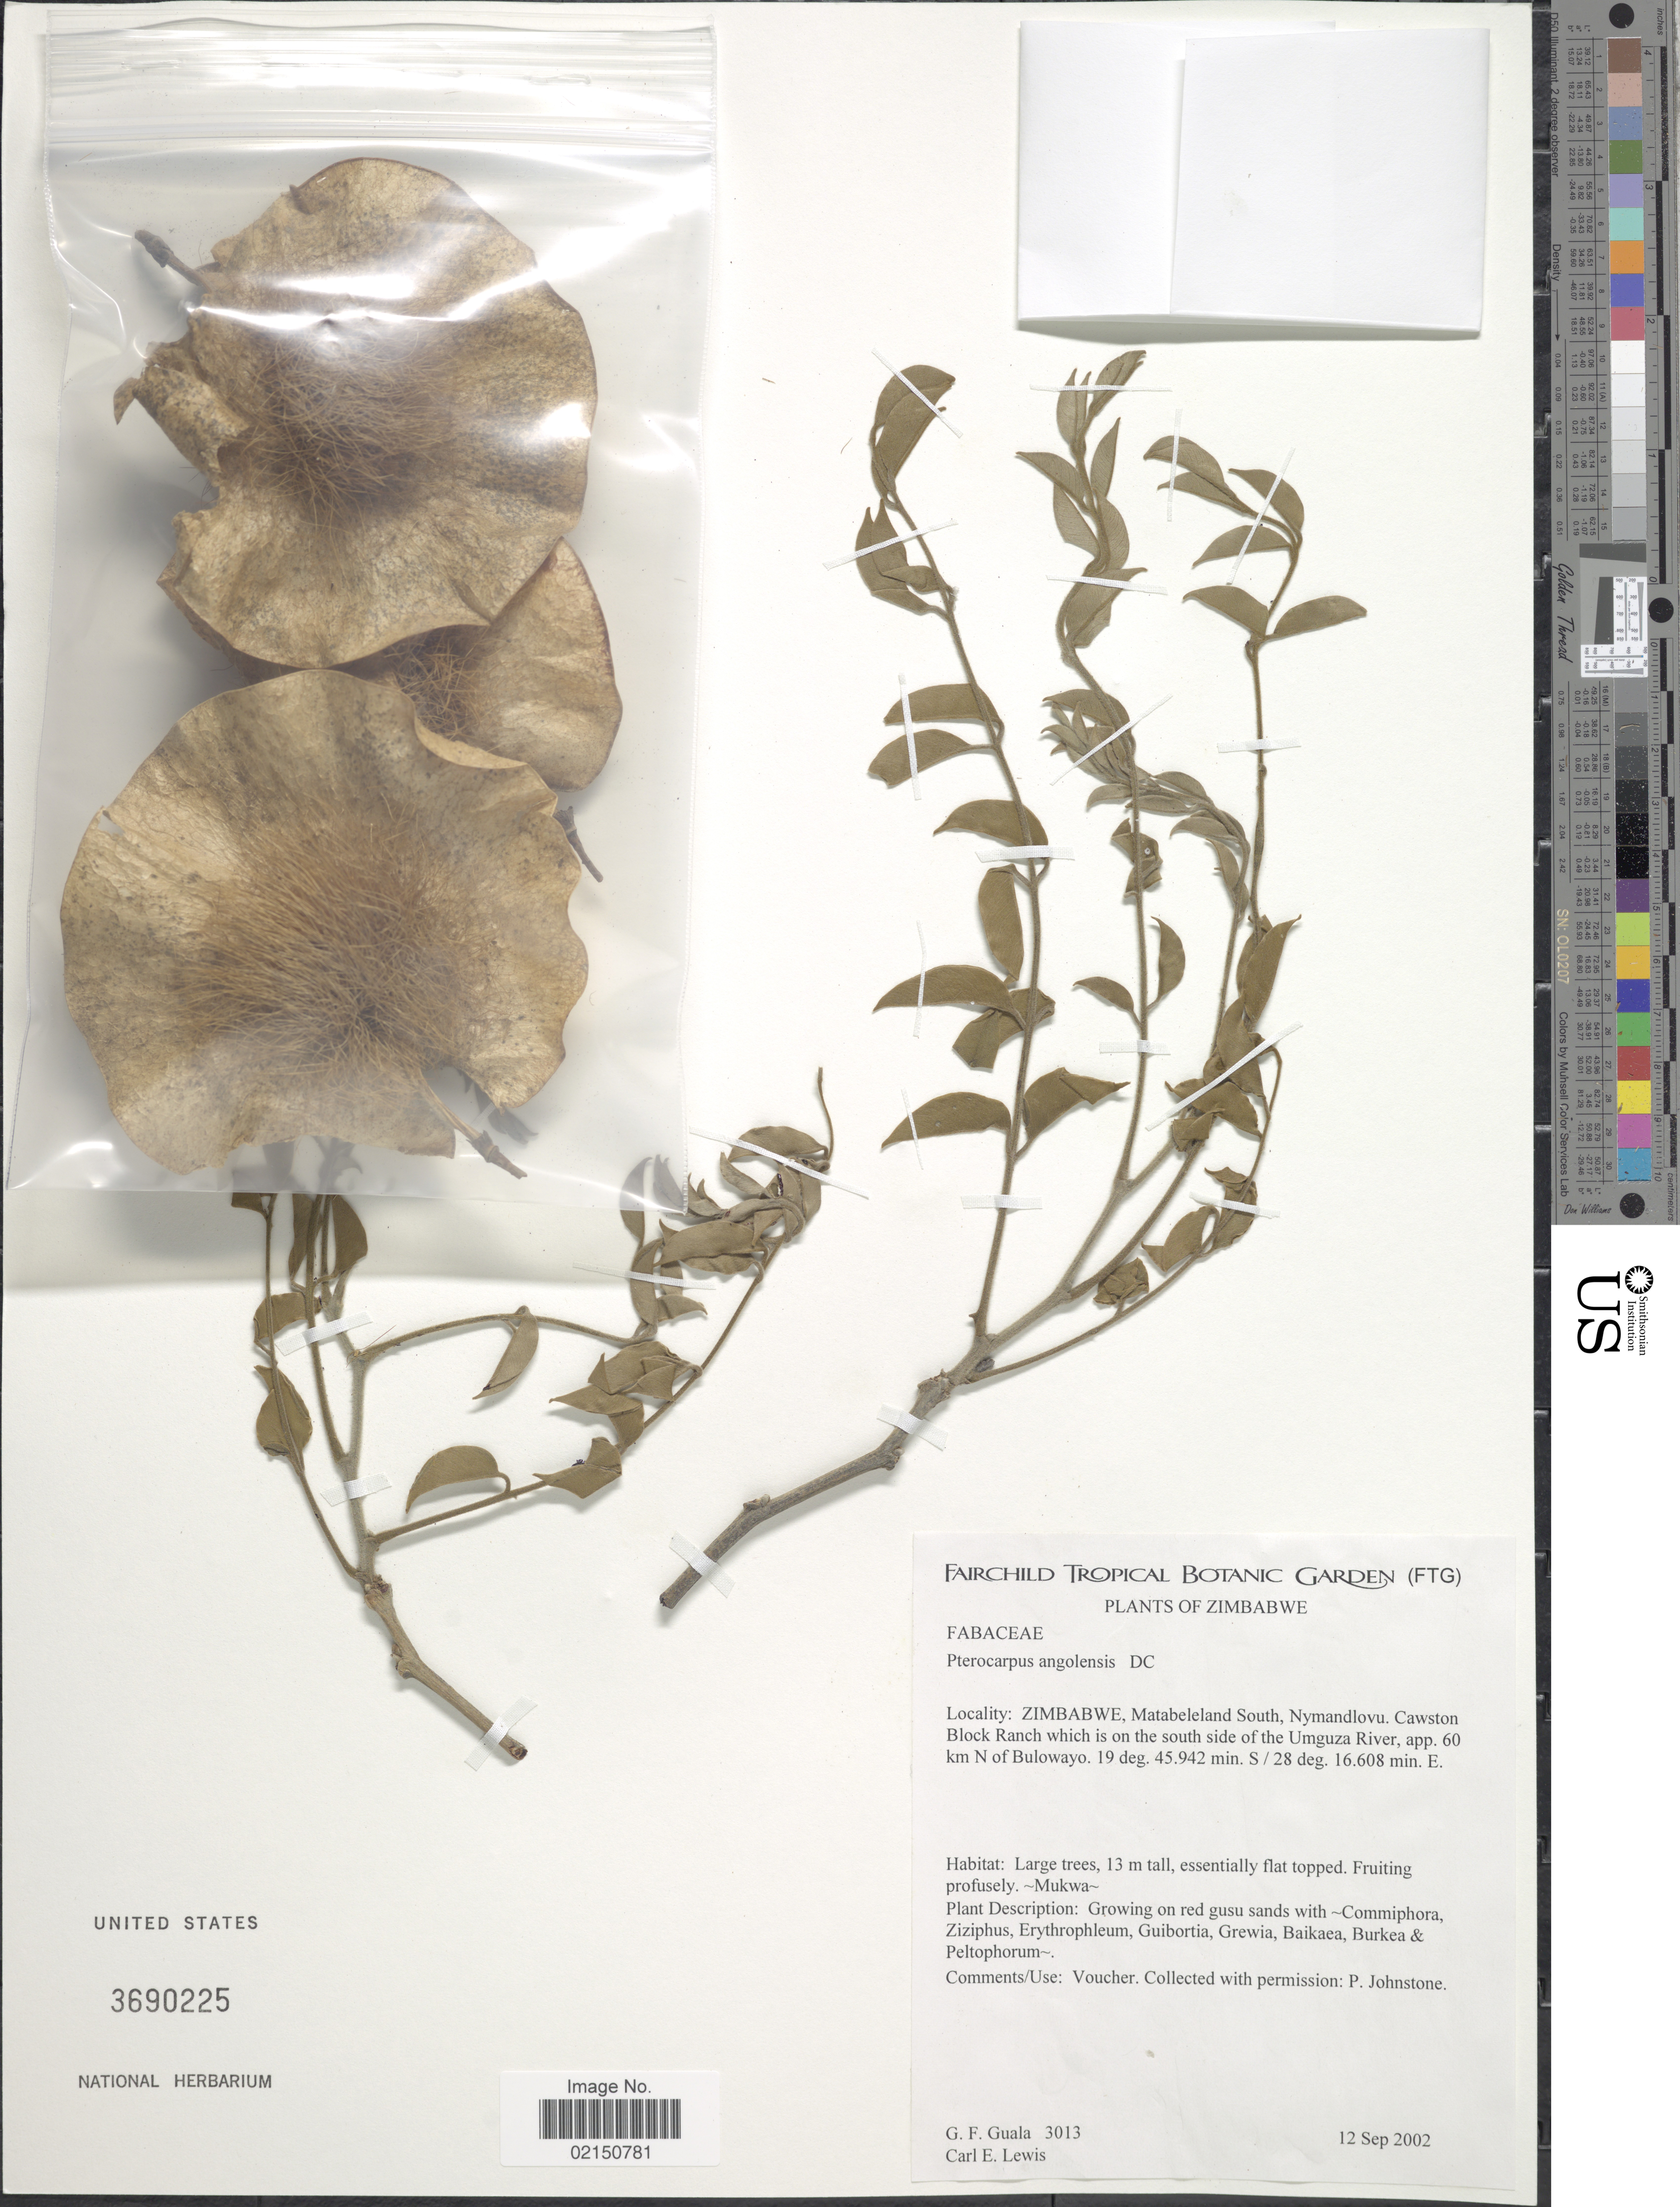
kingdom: Plantae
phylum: Tracheophyta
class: Magnoliopsida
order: Fabales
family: Fabaceae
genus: Pterocarpus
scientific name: Pterocarpus angolensis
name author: DC.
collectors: G. Guala & C. Lewis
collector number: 3013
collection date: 2002-09-12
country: Zimbabwe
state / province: Matabeleland South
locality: Nymandlovu. Cawston Block Ranch which is on the south side of the Umguza River, app. 60 km N of Bulowayo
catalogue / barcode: US 3690225